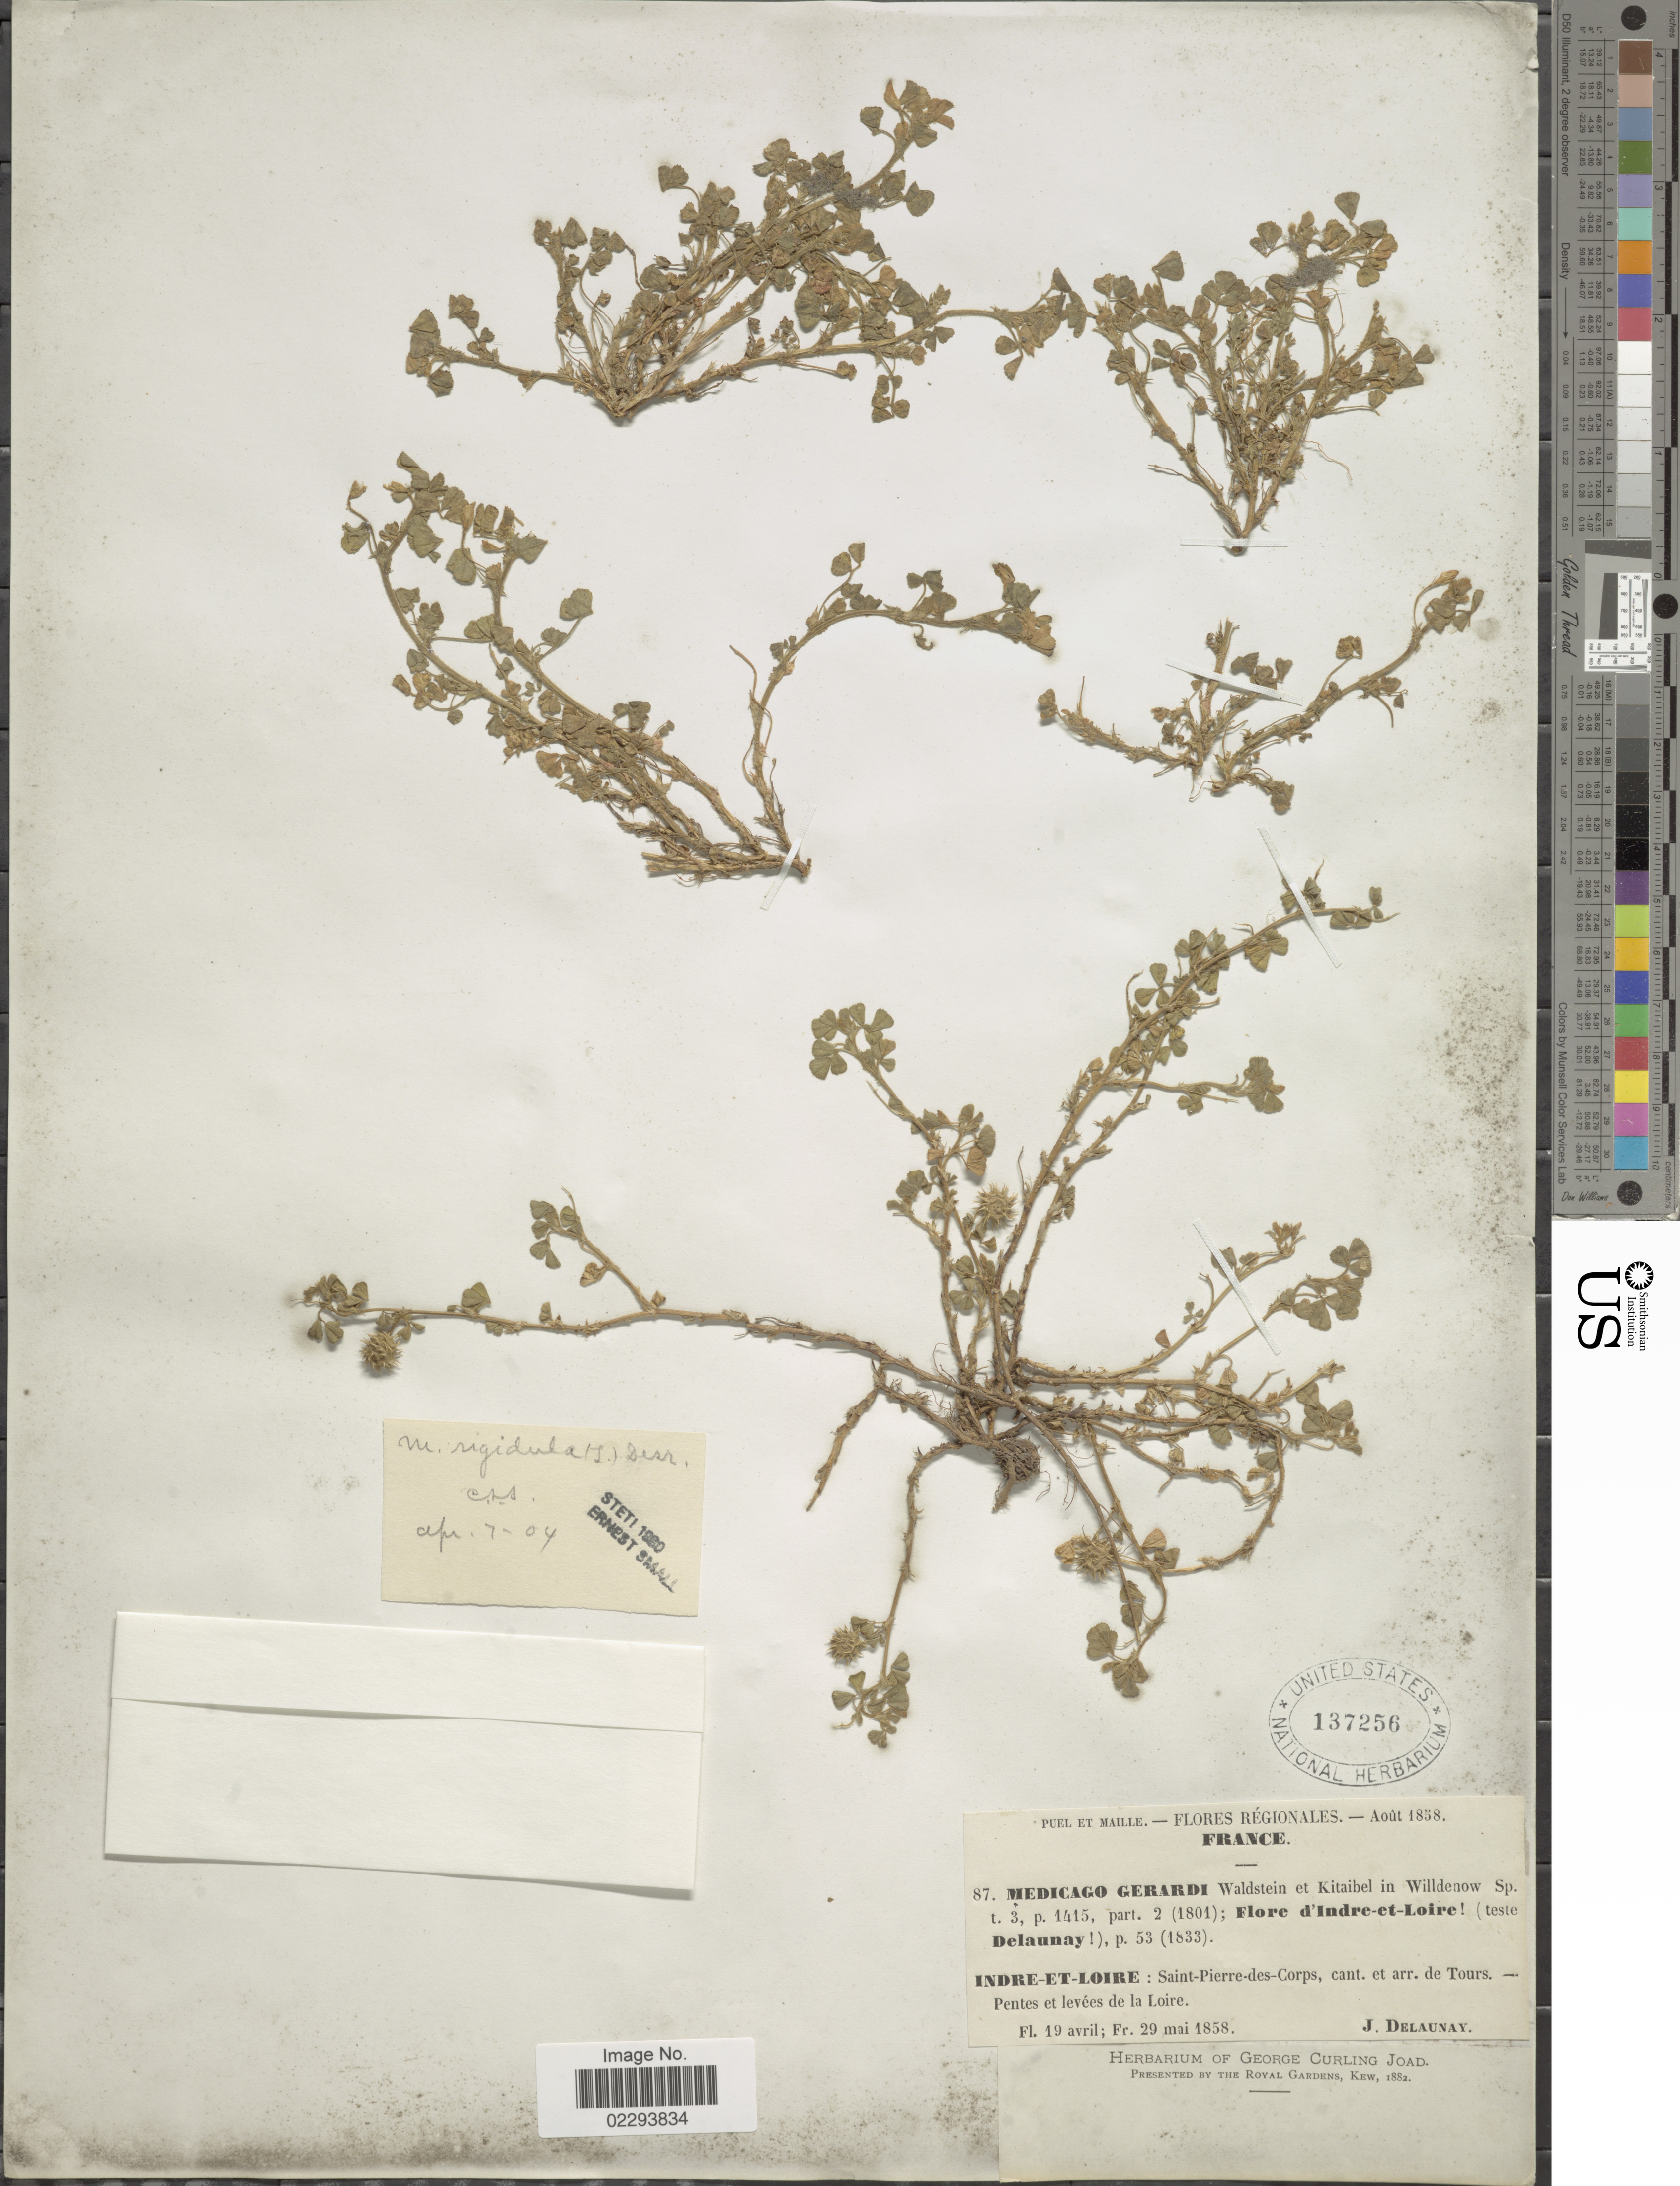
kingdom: Plantae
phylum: Tracheophyta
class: Magnoliopsida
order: Fabales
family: Fabaceae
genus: Medicago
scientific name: Medicago rigidula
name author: (L.) All.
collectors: J. Delaunay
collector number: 87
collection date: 1858-04-19/1858-05-29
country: France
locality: Indre-et-Loire: Saint-Pierre-des Corps, cant. et arr. de Tours.- Pentes et levees de la Loire.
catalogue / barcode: US 137256